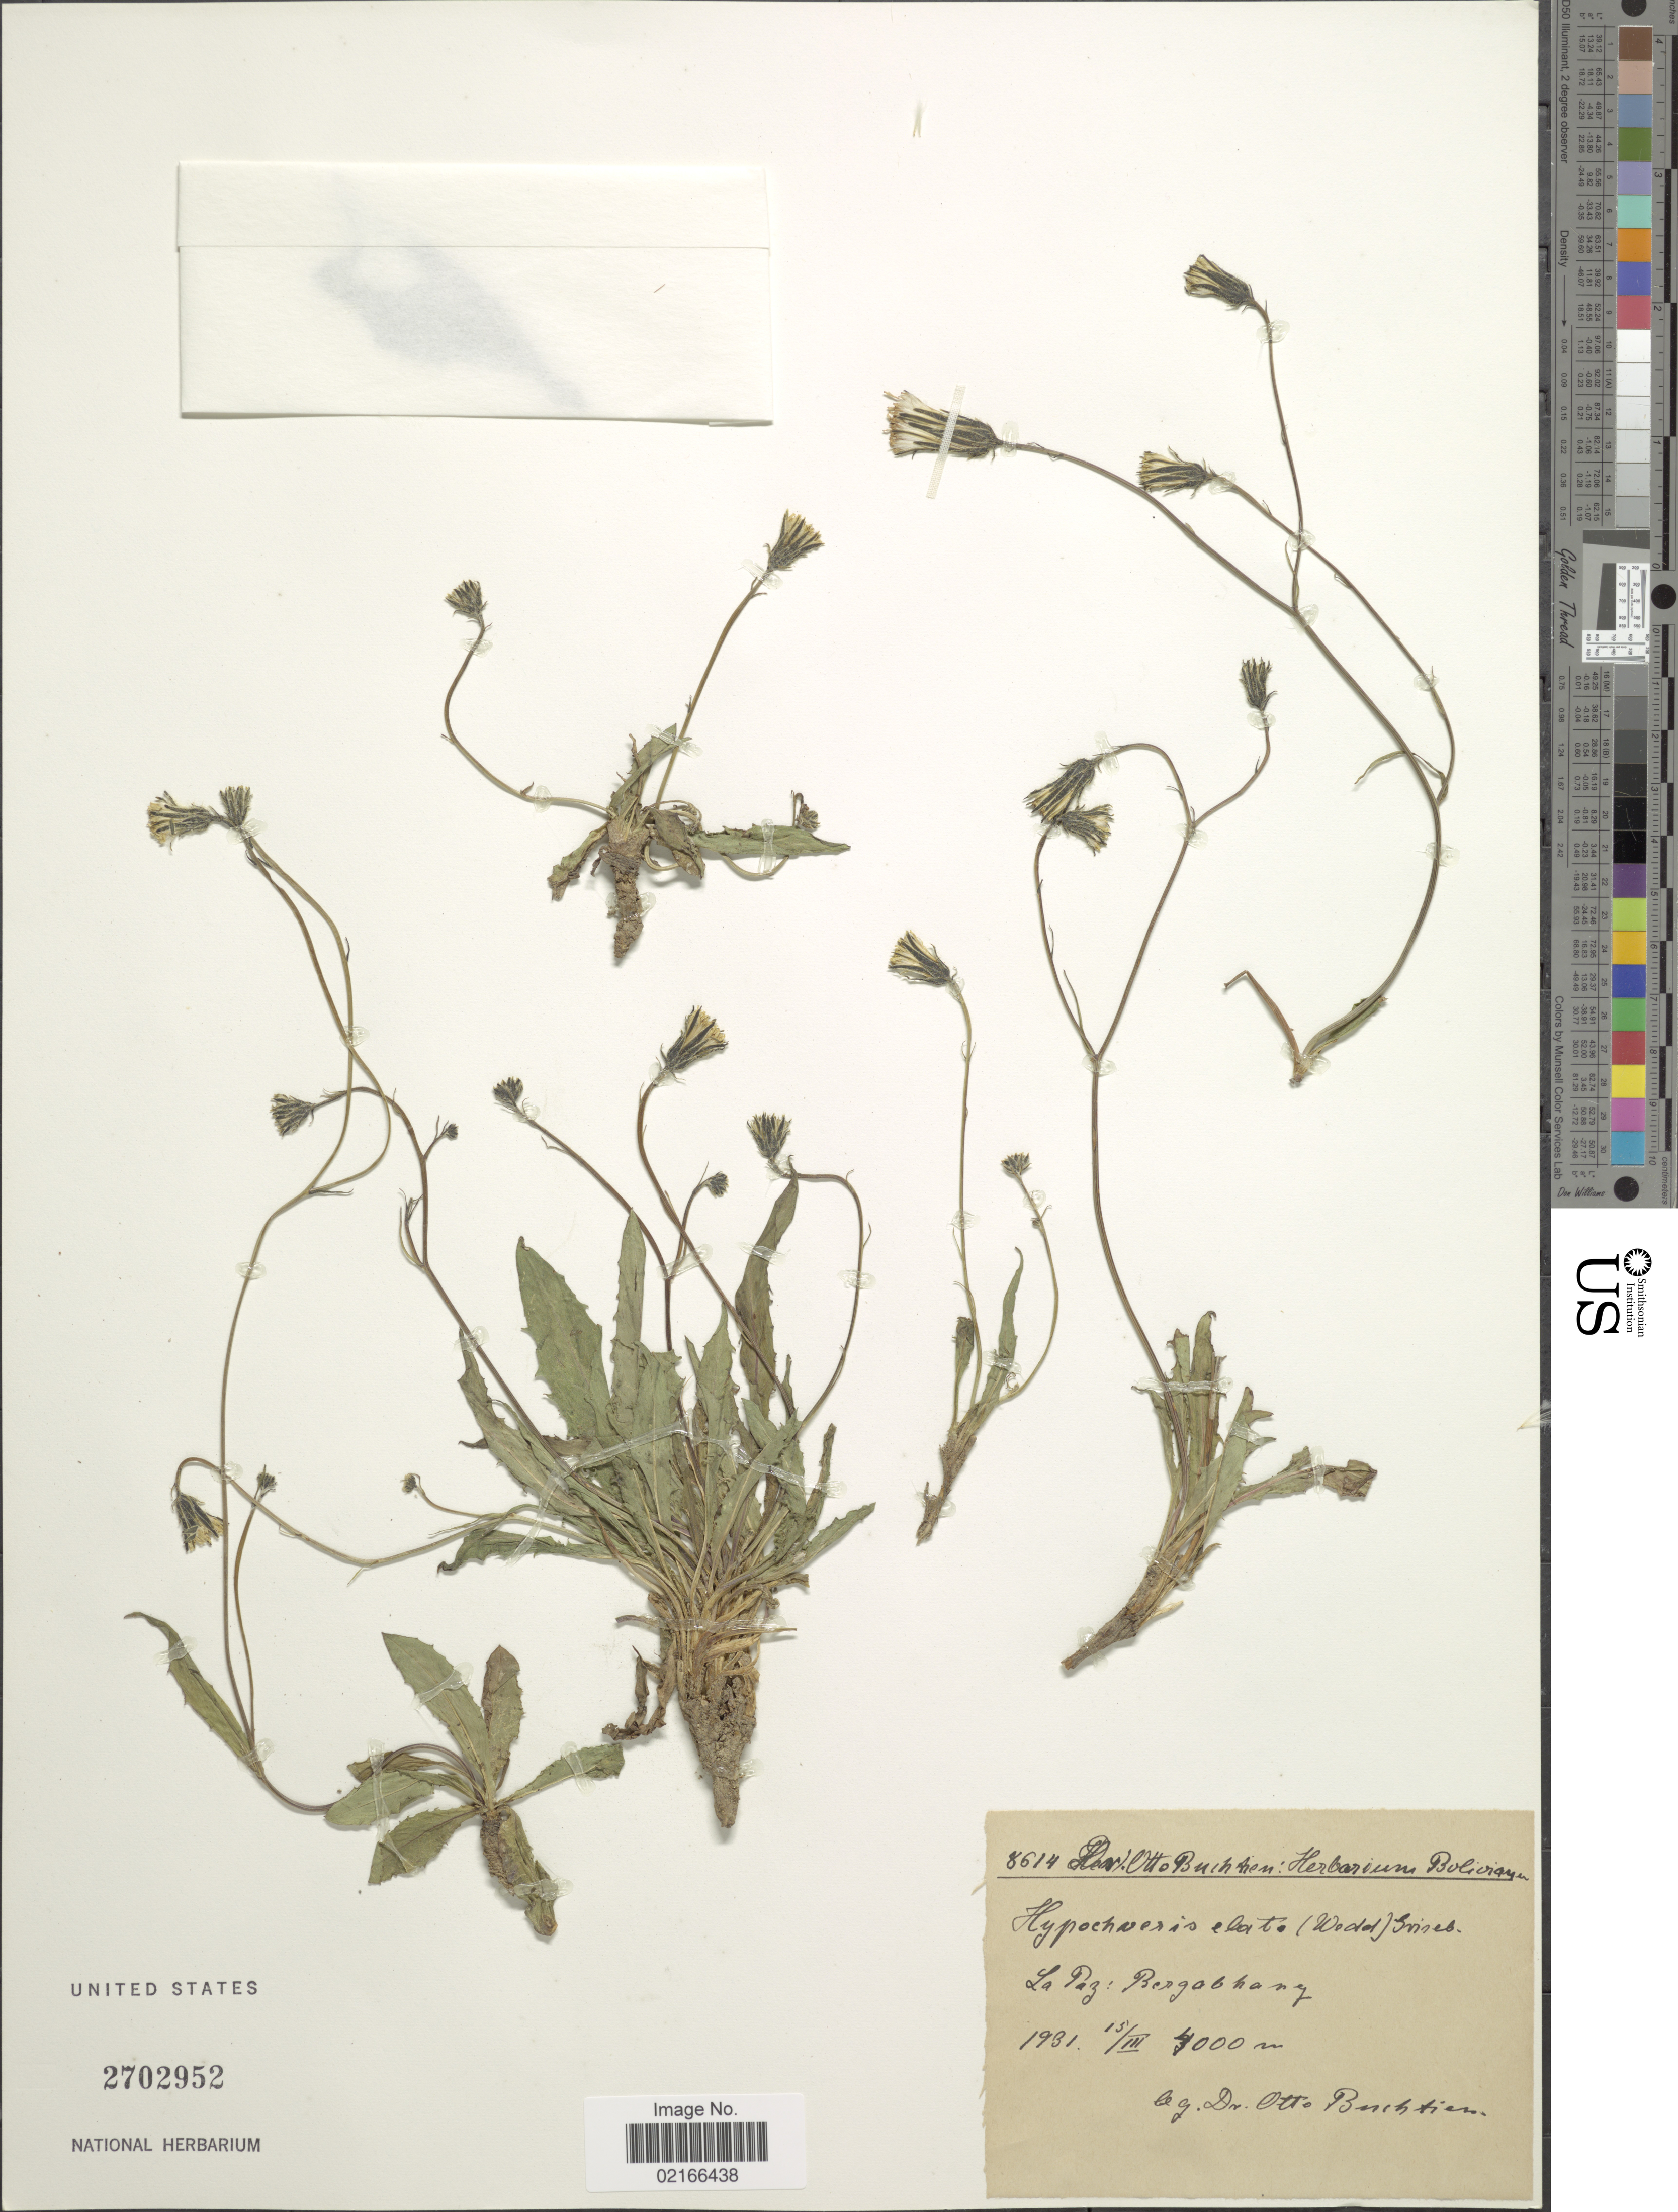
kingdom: Plantae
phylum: Tracheophyta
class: Magnoliopsida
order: Asterales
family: Asteraceae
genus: Hypochaeris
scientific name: Hypochaeris elata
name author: (Wedd.) Griseb.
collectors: O. Buchtien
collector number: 8614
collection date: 1931-03-15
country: Bolivia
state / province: La Paz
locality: Mountainside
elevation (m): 4000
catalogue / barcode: US 2702952